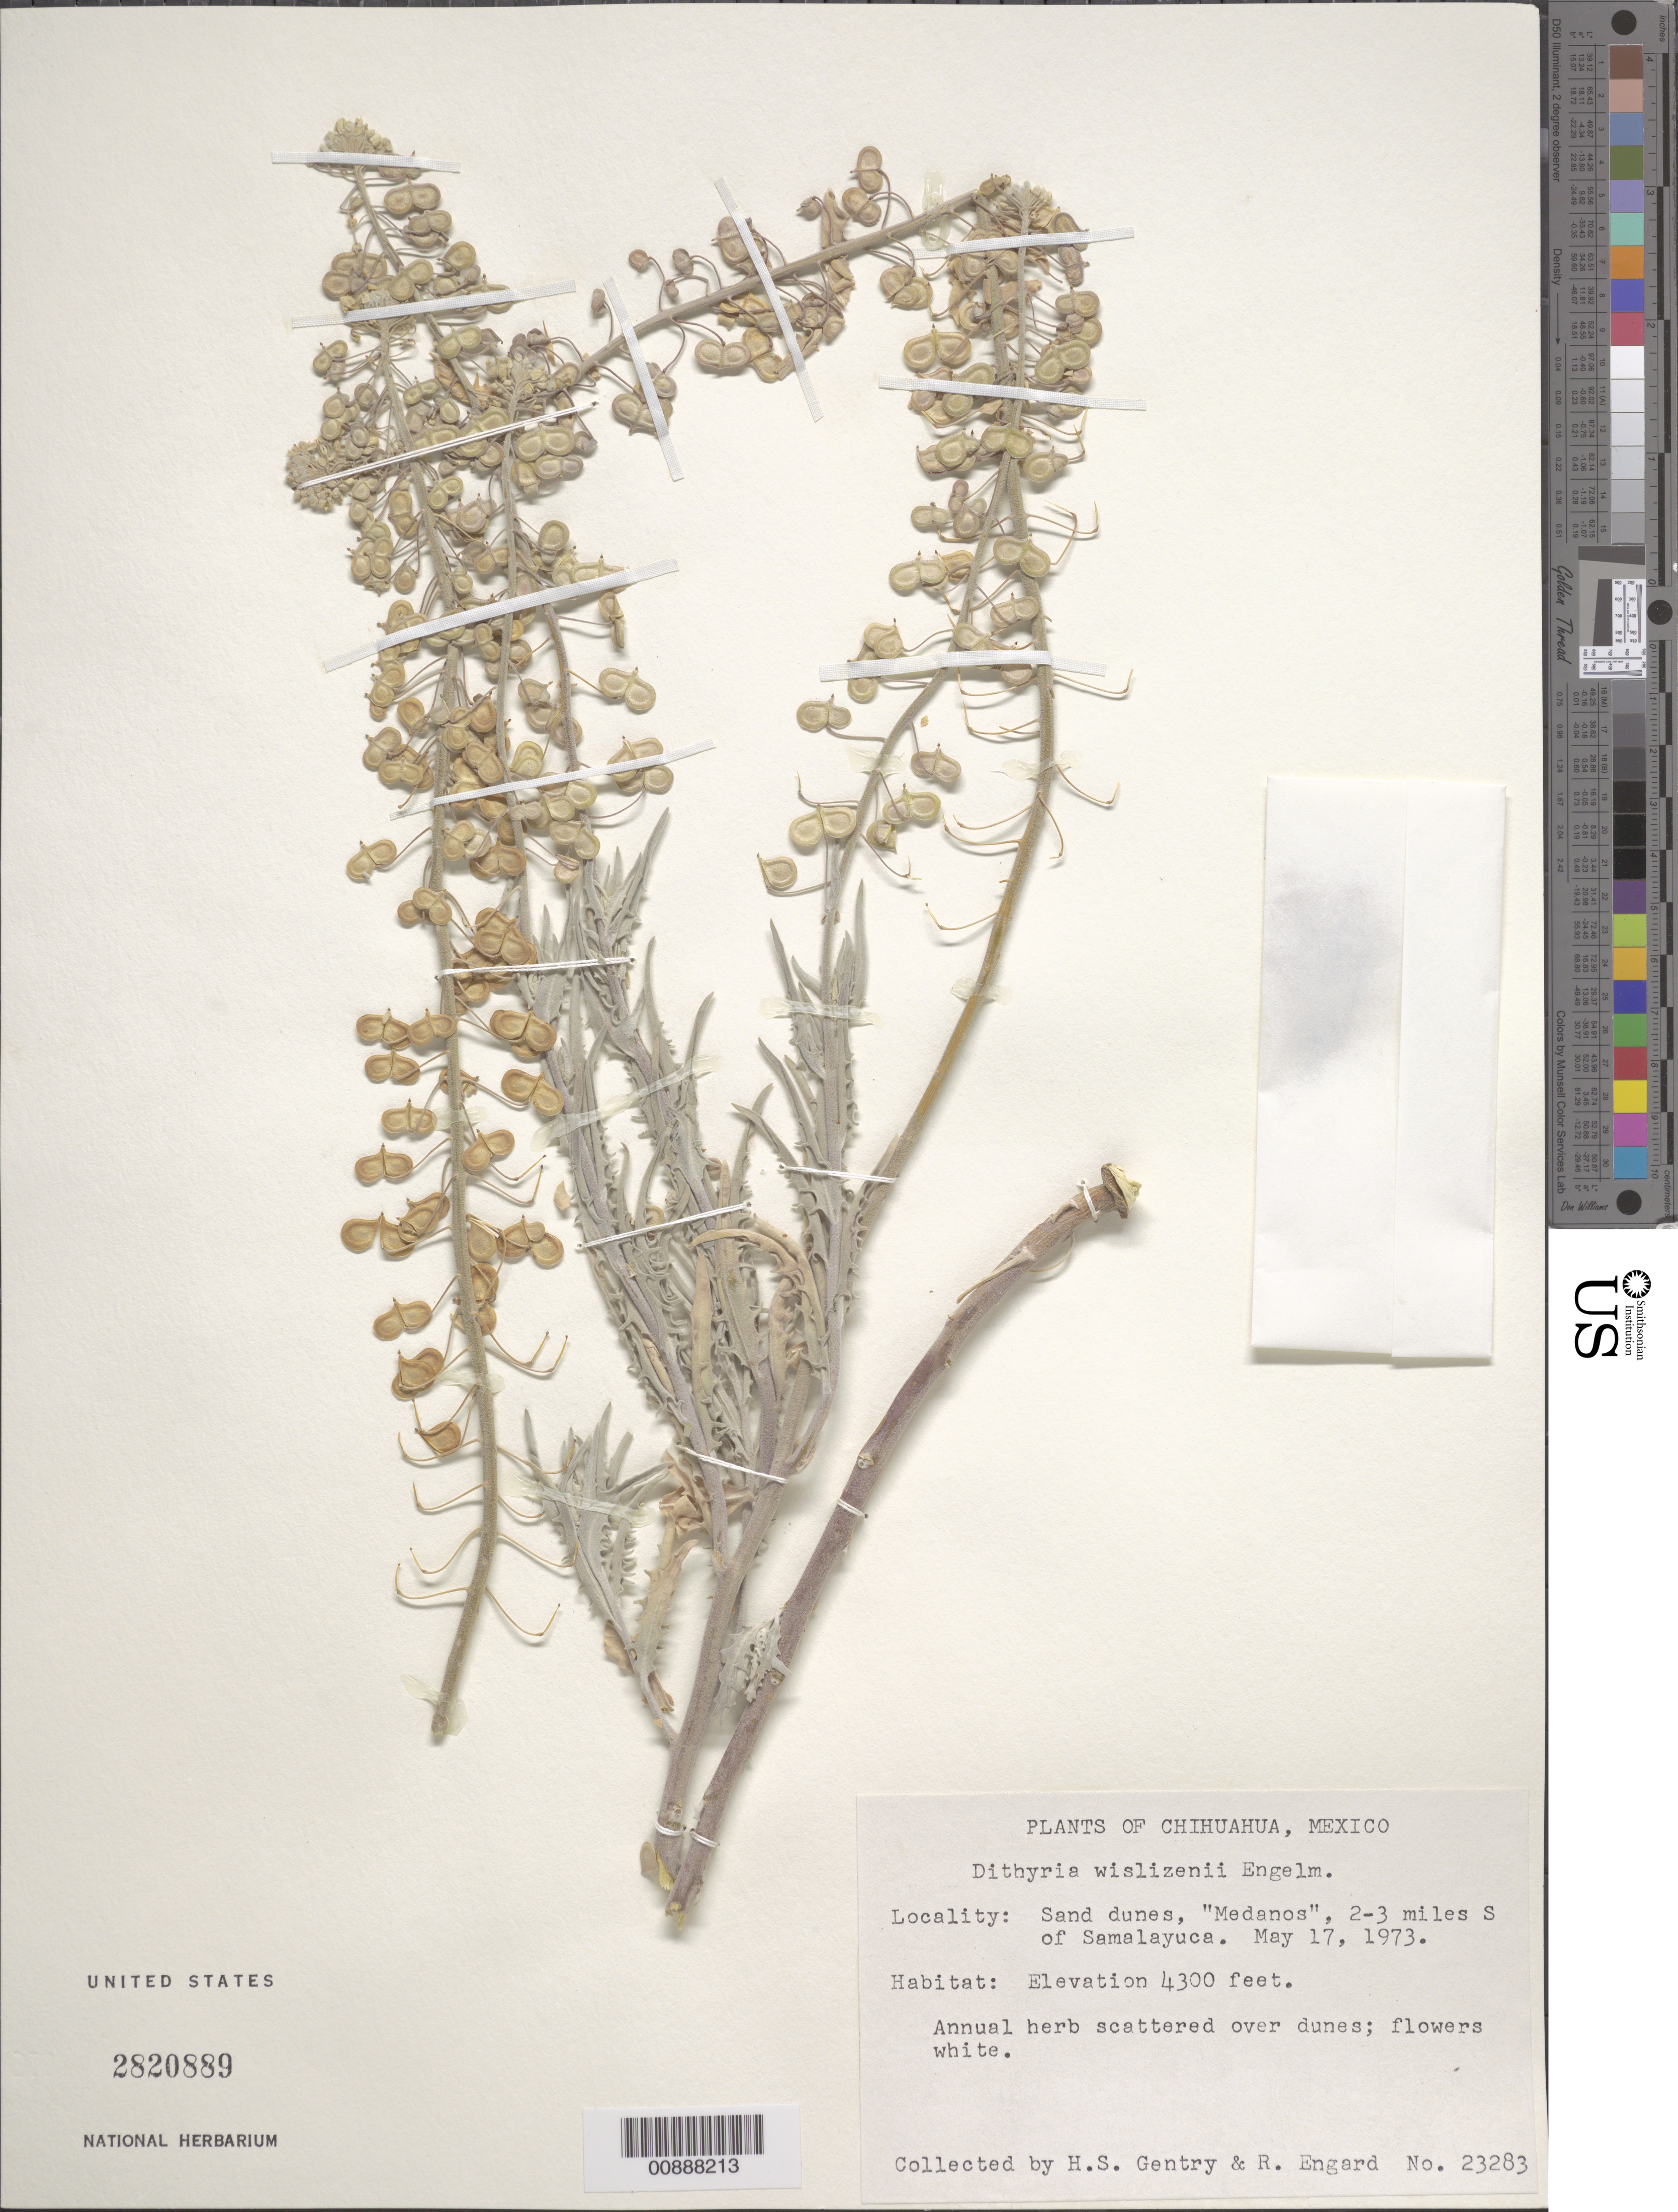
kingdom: Plantae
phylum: Tracheophyta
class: Magnoliopsida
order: Brassicales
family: Brassicaceae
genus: Dithyrea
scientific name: Dithyrea wislizeni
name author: Engelm.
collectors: H. S. Gentry & R. Engard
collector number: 23283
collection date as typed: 17 May 1973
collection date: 1973-05-17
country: Mexico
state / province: Chihuahua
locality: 2-3 miles S of Samalayuca.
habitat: Scattered over sand dunes, "Medanos".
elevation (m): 1311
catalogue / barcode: US 2820889